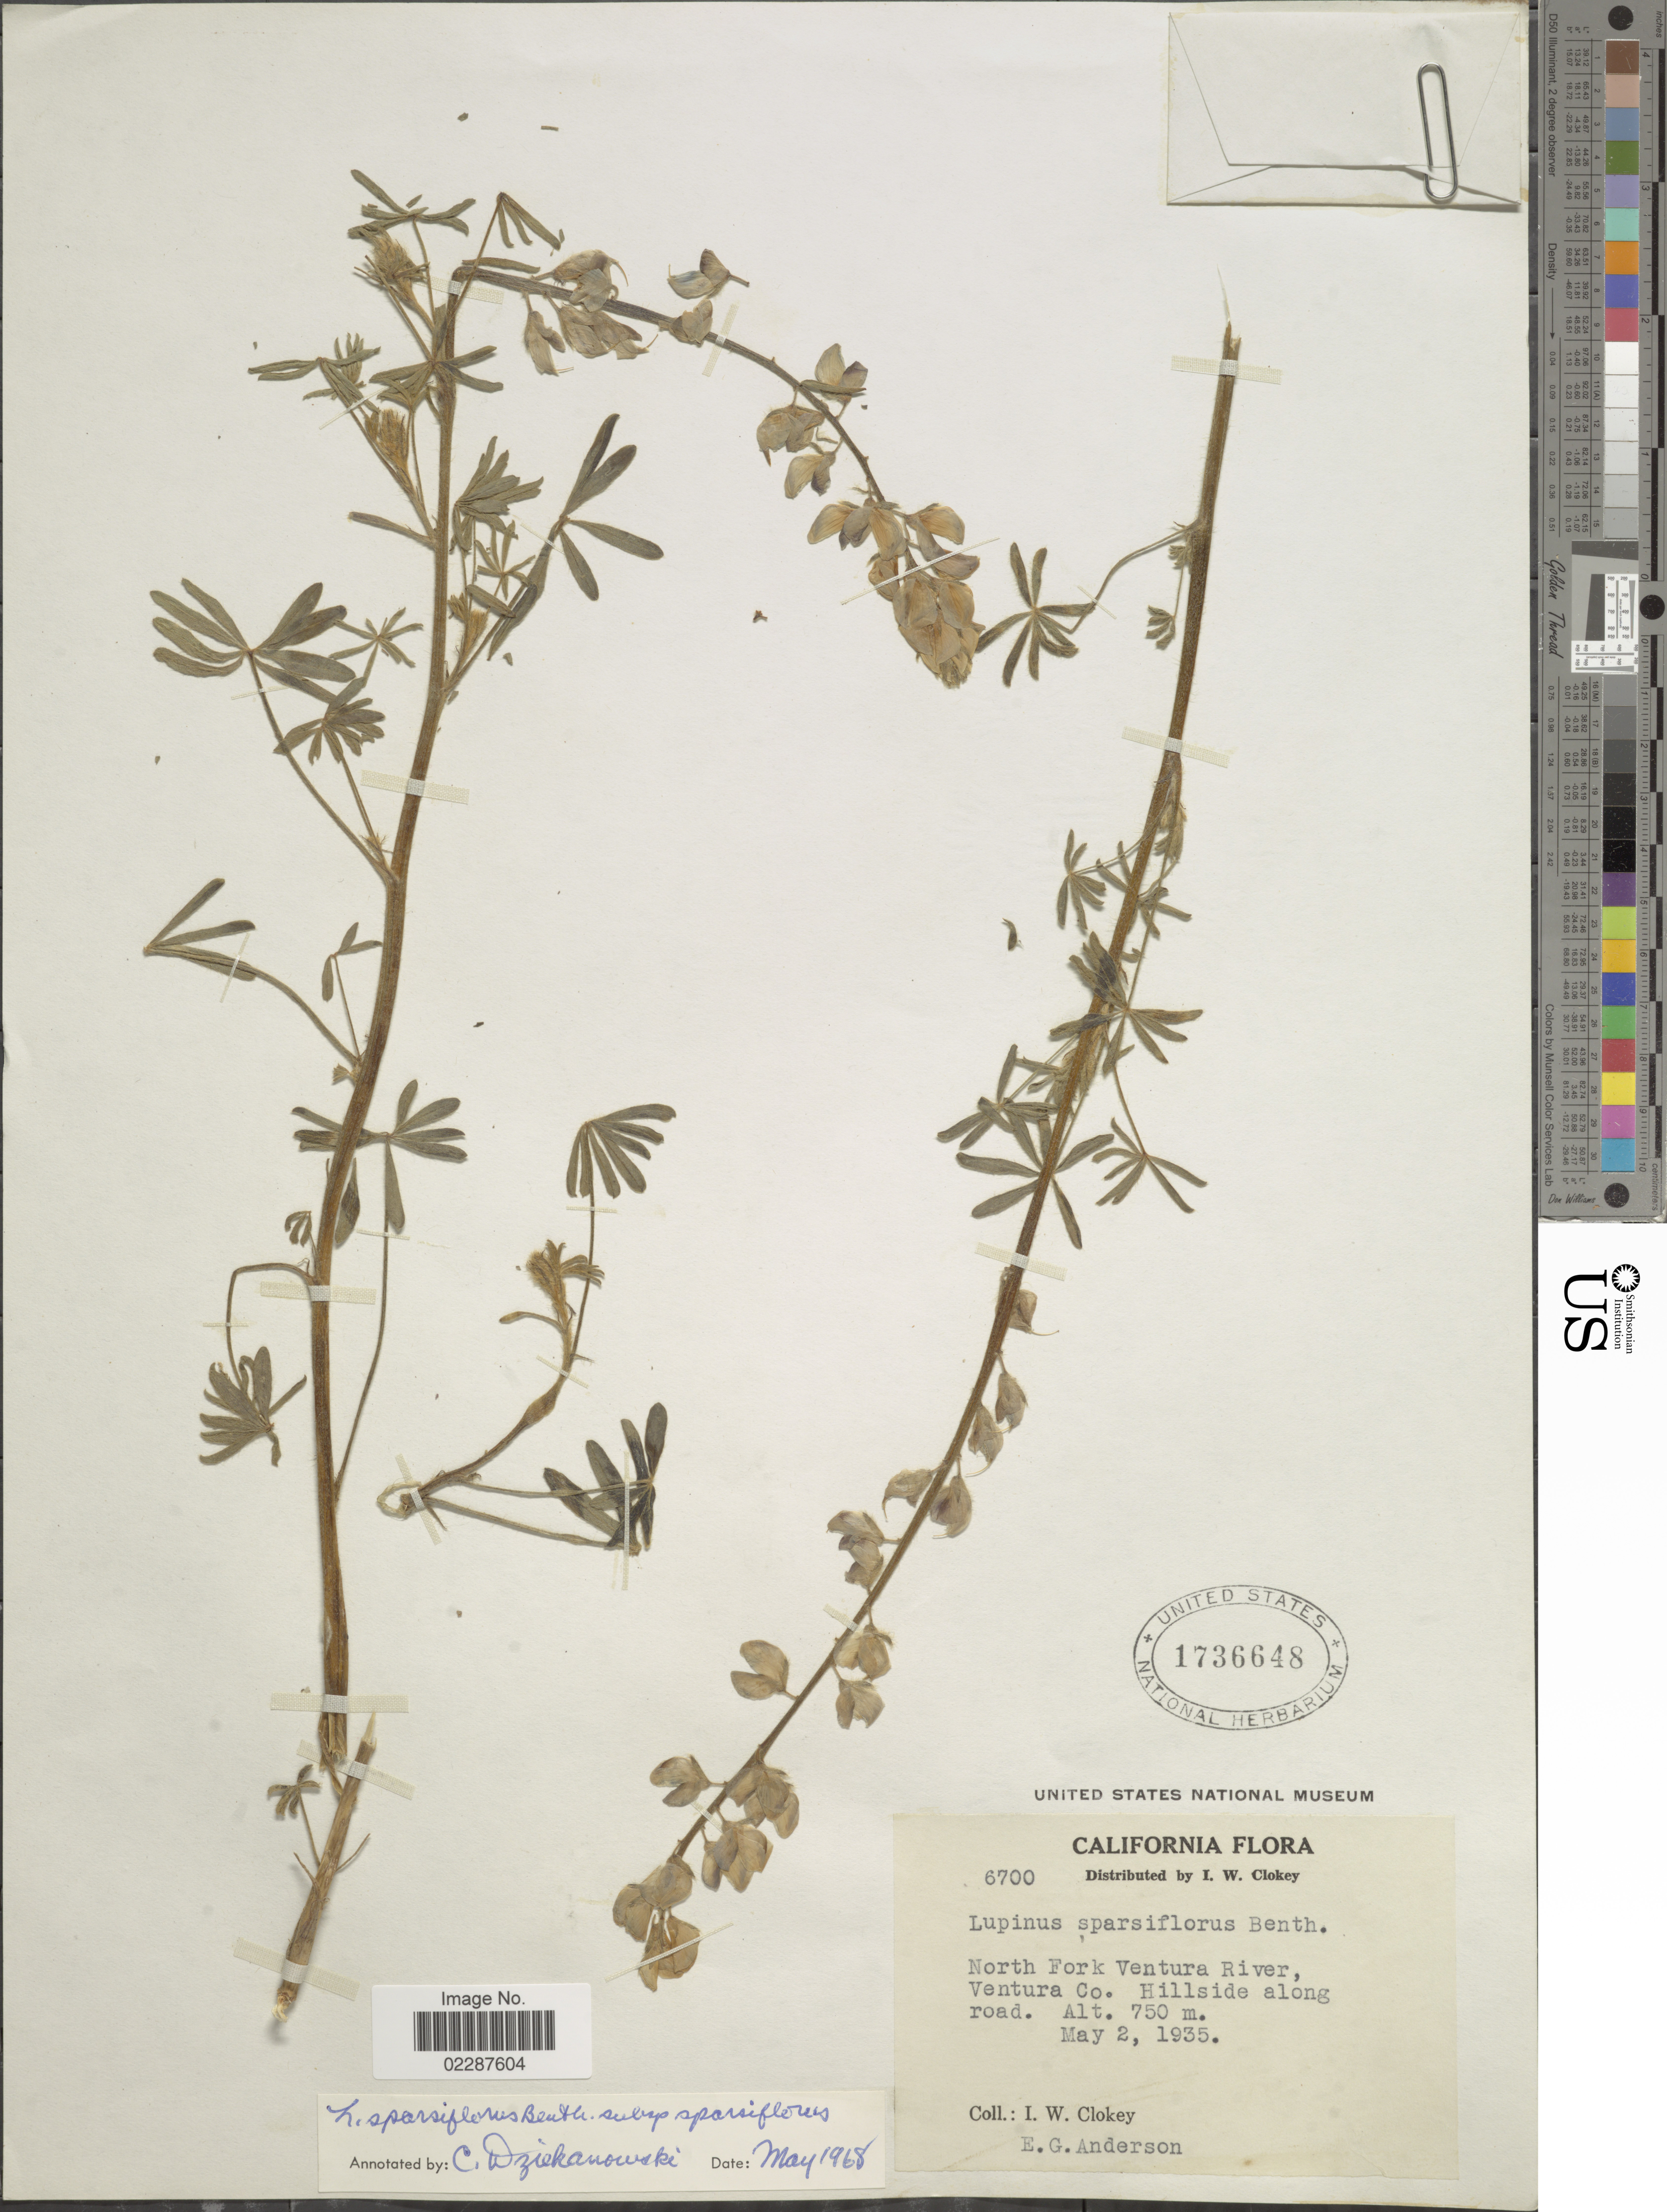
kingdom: Plantae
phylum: Tracheophyta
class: Magnoliopsida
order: Fabales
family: Fabaceae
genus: Lupinus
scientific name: Lupinus sparsiflorus subsp. sparsiflorus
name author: Benth.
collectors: I. W. Clokey & E. G. Anderson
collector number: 6700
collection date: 1935-05-02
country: United States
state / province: California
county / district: Ventura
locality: North Fork Ventura River, Ventura Co.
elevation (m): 750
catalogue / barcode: US 1736648